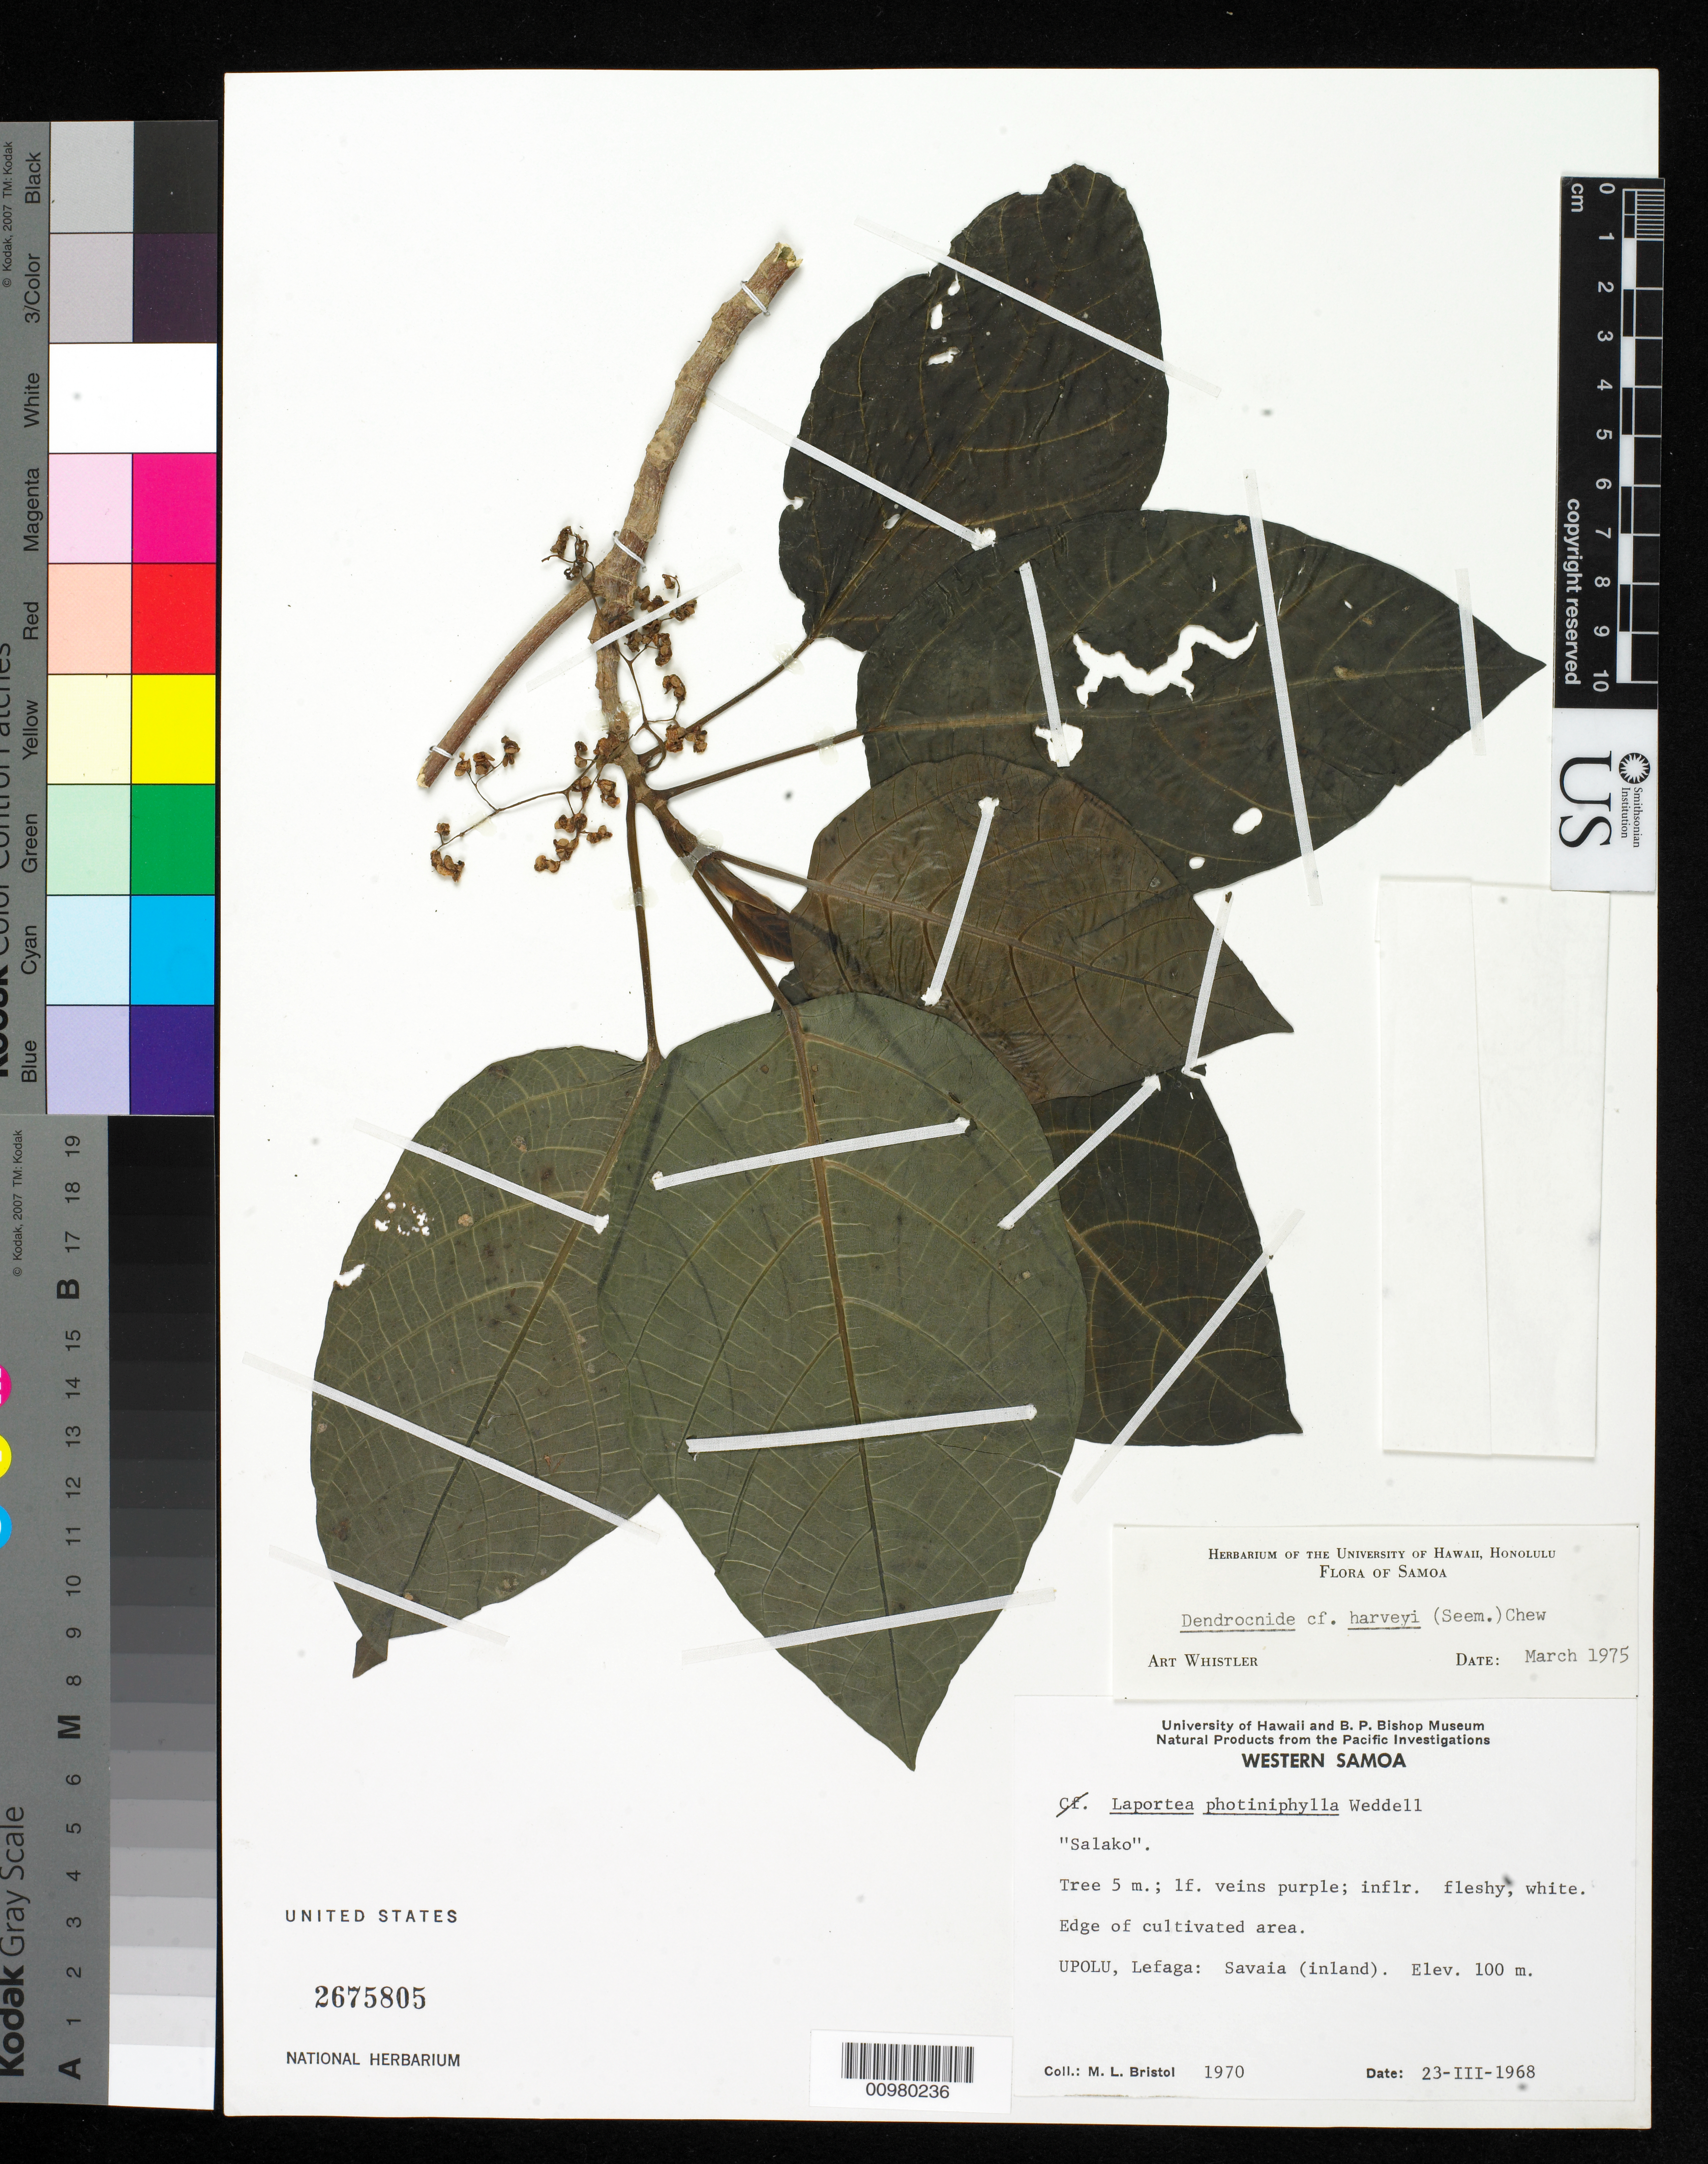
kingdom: Plantae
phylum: Tracheophyta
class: Magnoliopsida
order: Rosales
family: Urticaceae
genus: Dendrocnide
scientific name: Dendrocnide harveyi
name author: (Seem.) Chew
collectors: M. L. Bristol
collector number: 1970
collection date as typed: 23 May 1968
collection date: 1968-05-23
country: Samoa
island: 'Upolu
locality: Lefaga: Savaia (inland)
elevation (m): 100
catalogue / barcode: US 2675805